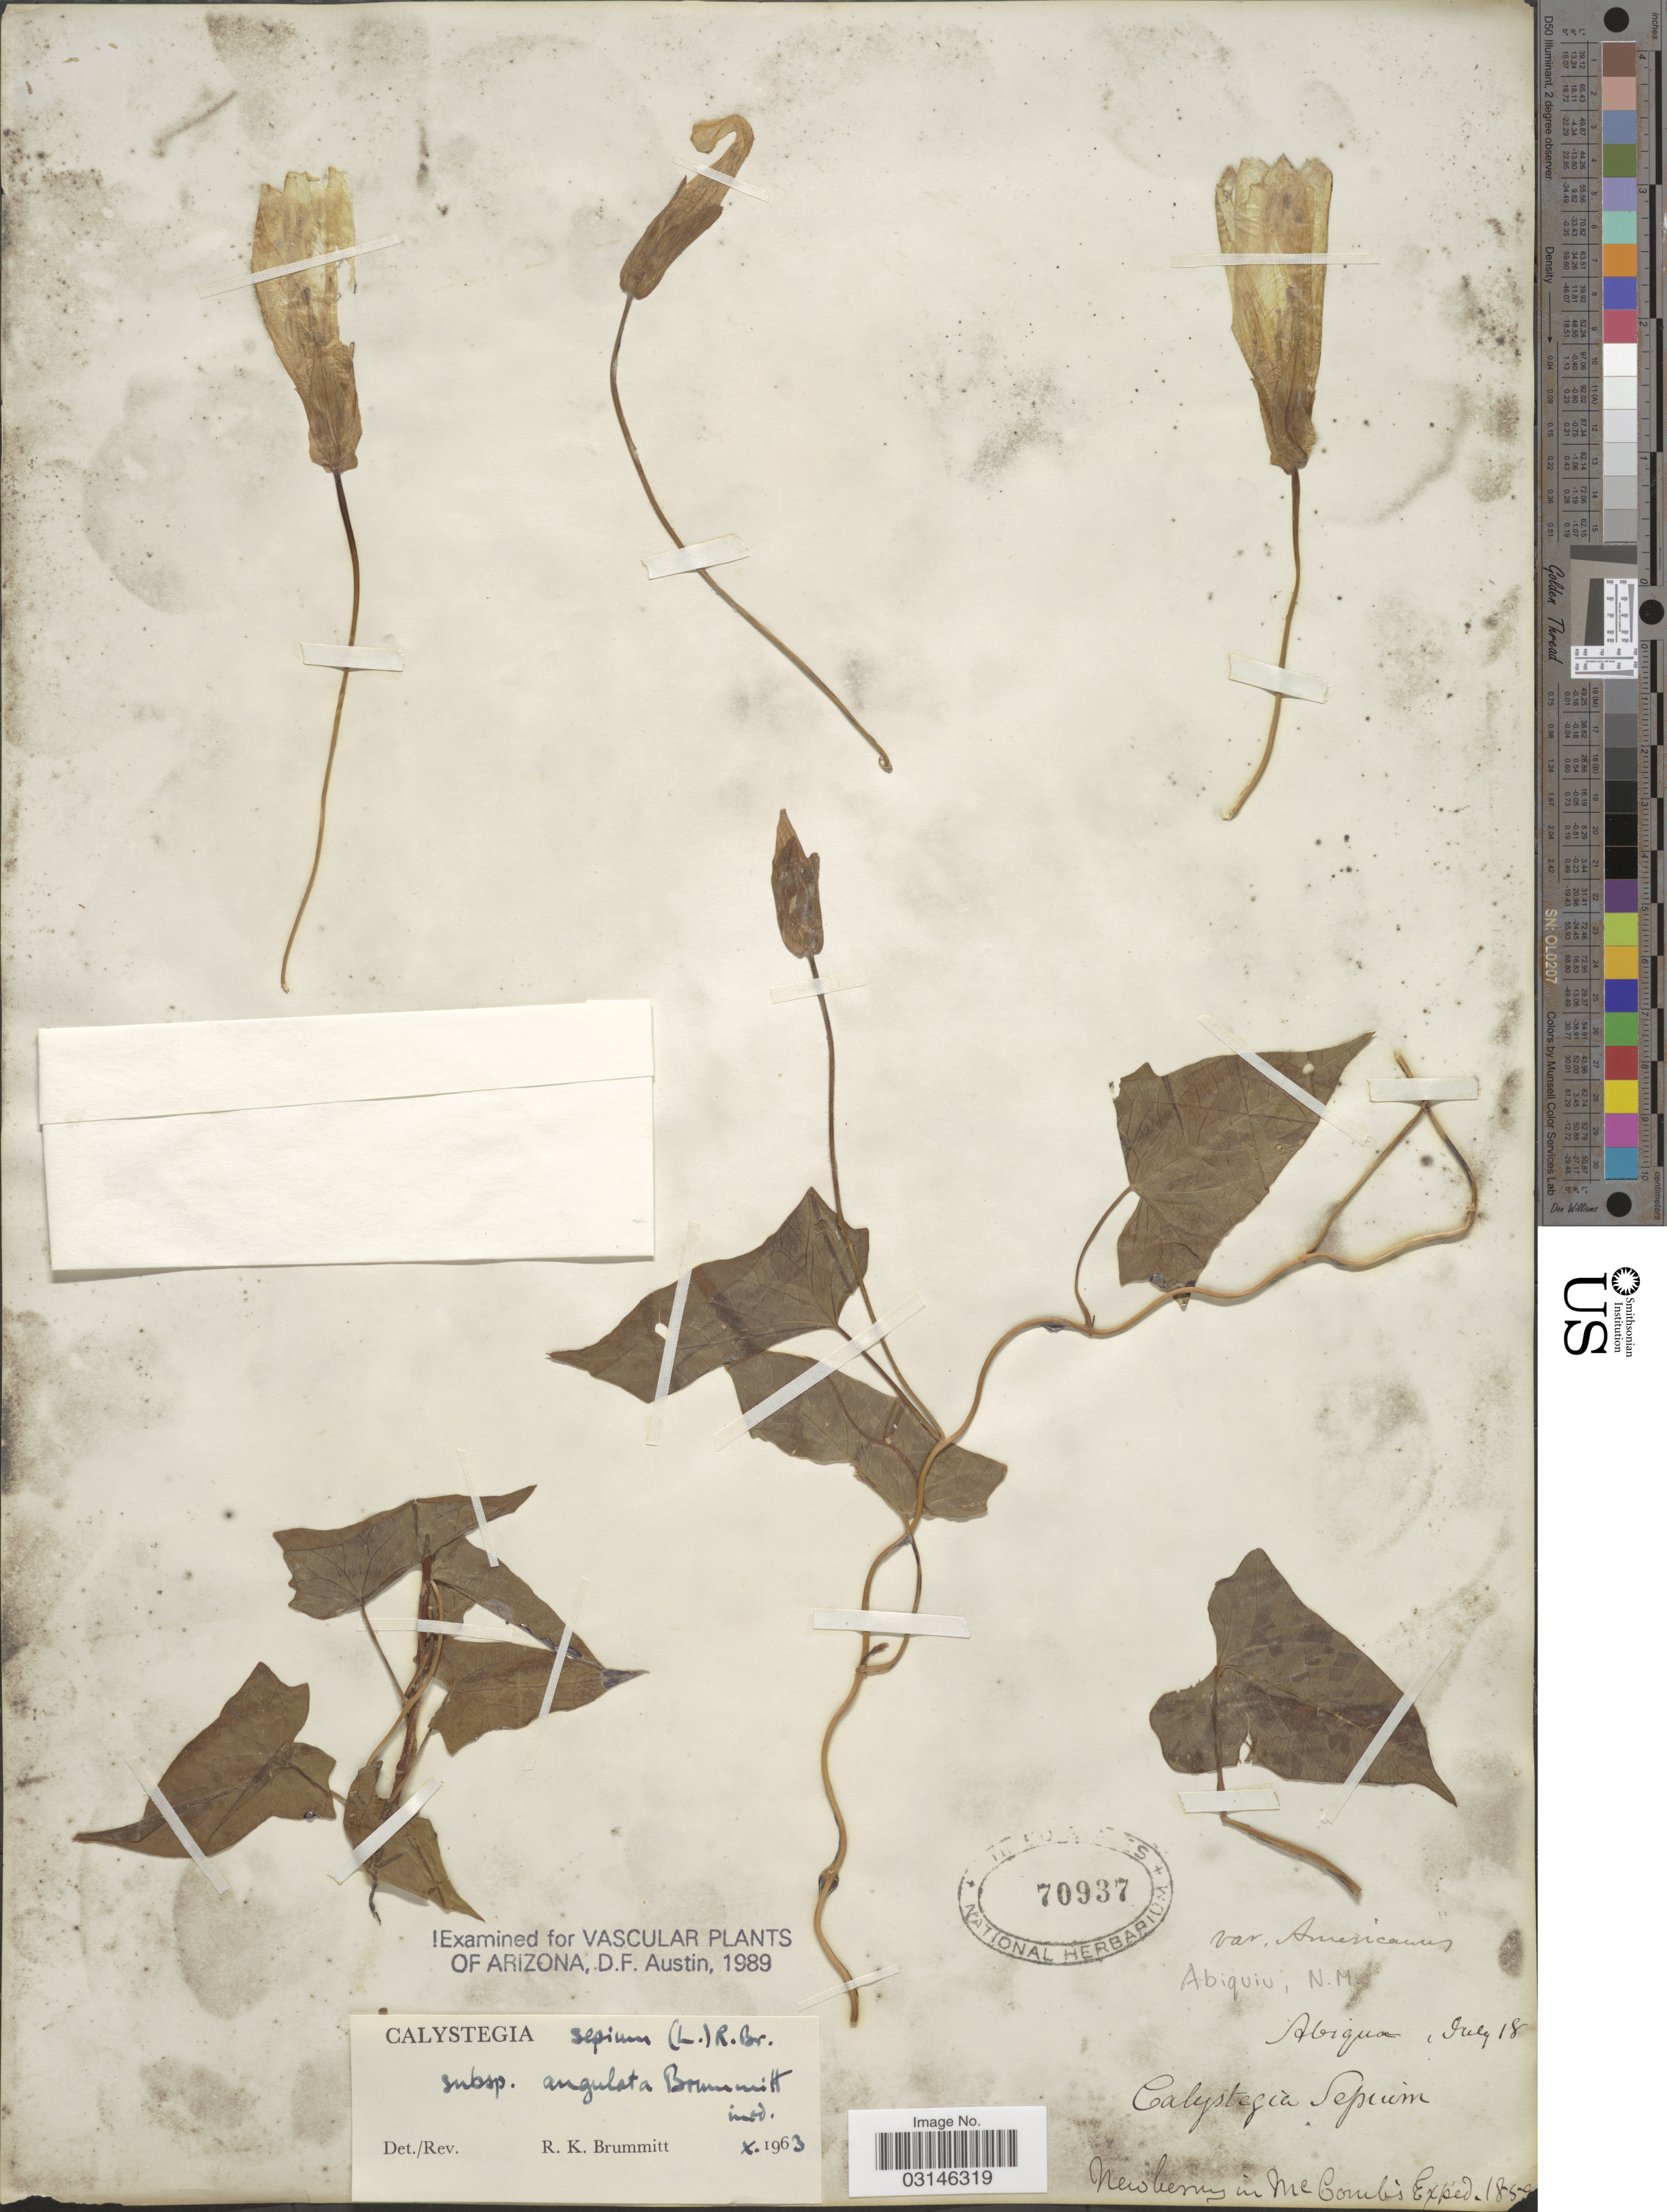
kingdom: Plantae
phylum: Tracheophyta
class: Magnoliopsida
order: Solanales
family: Convolvulaceae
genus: Calystegia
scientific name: Calystegia sepium subsp. angulata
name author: Brummitt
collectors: McComlis Exped. 1859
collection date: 1859-07-18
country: United States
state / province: New Mexico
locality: Abiquiu.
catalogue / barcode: US 70937